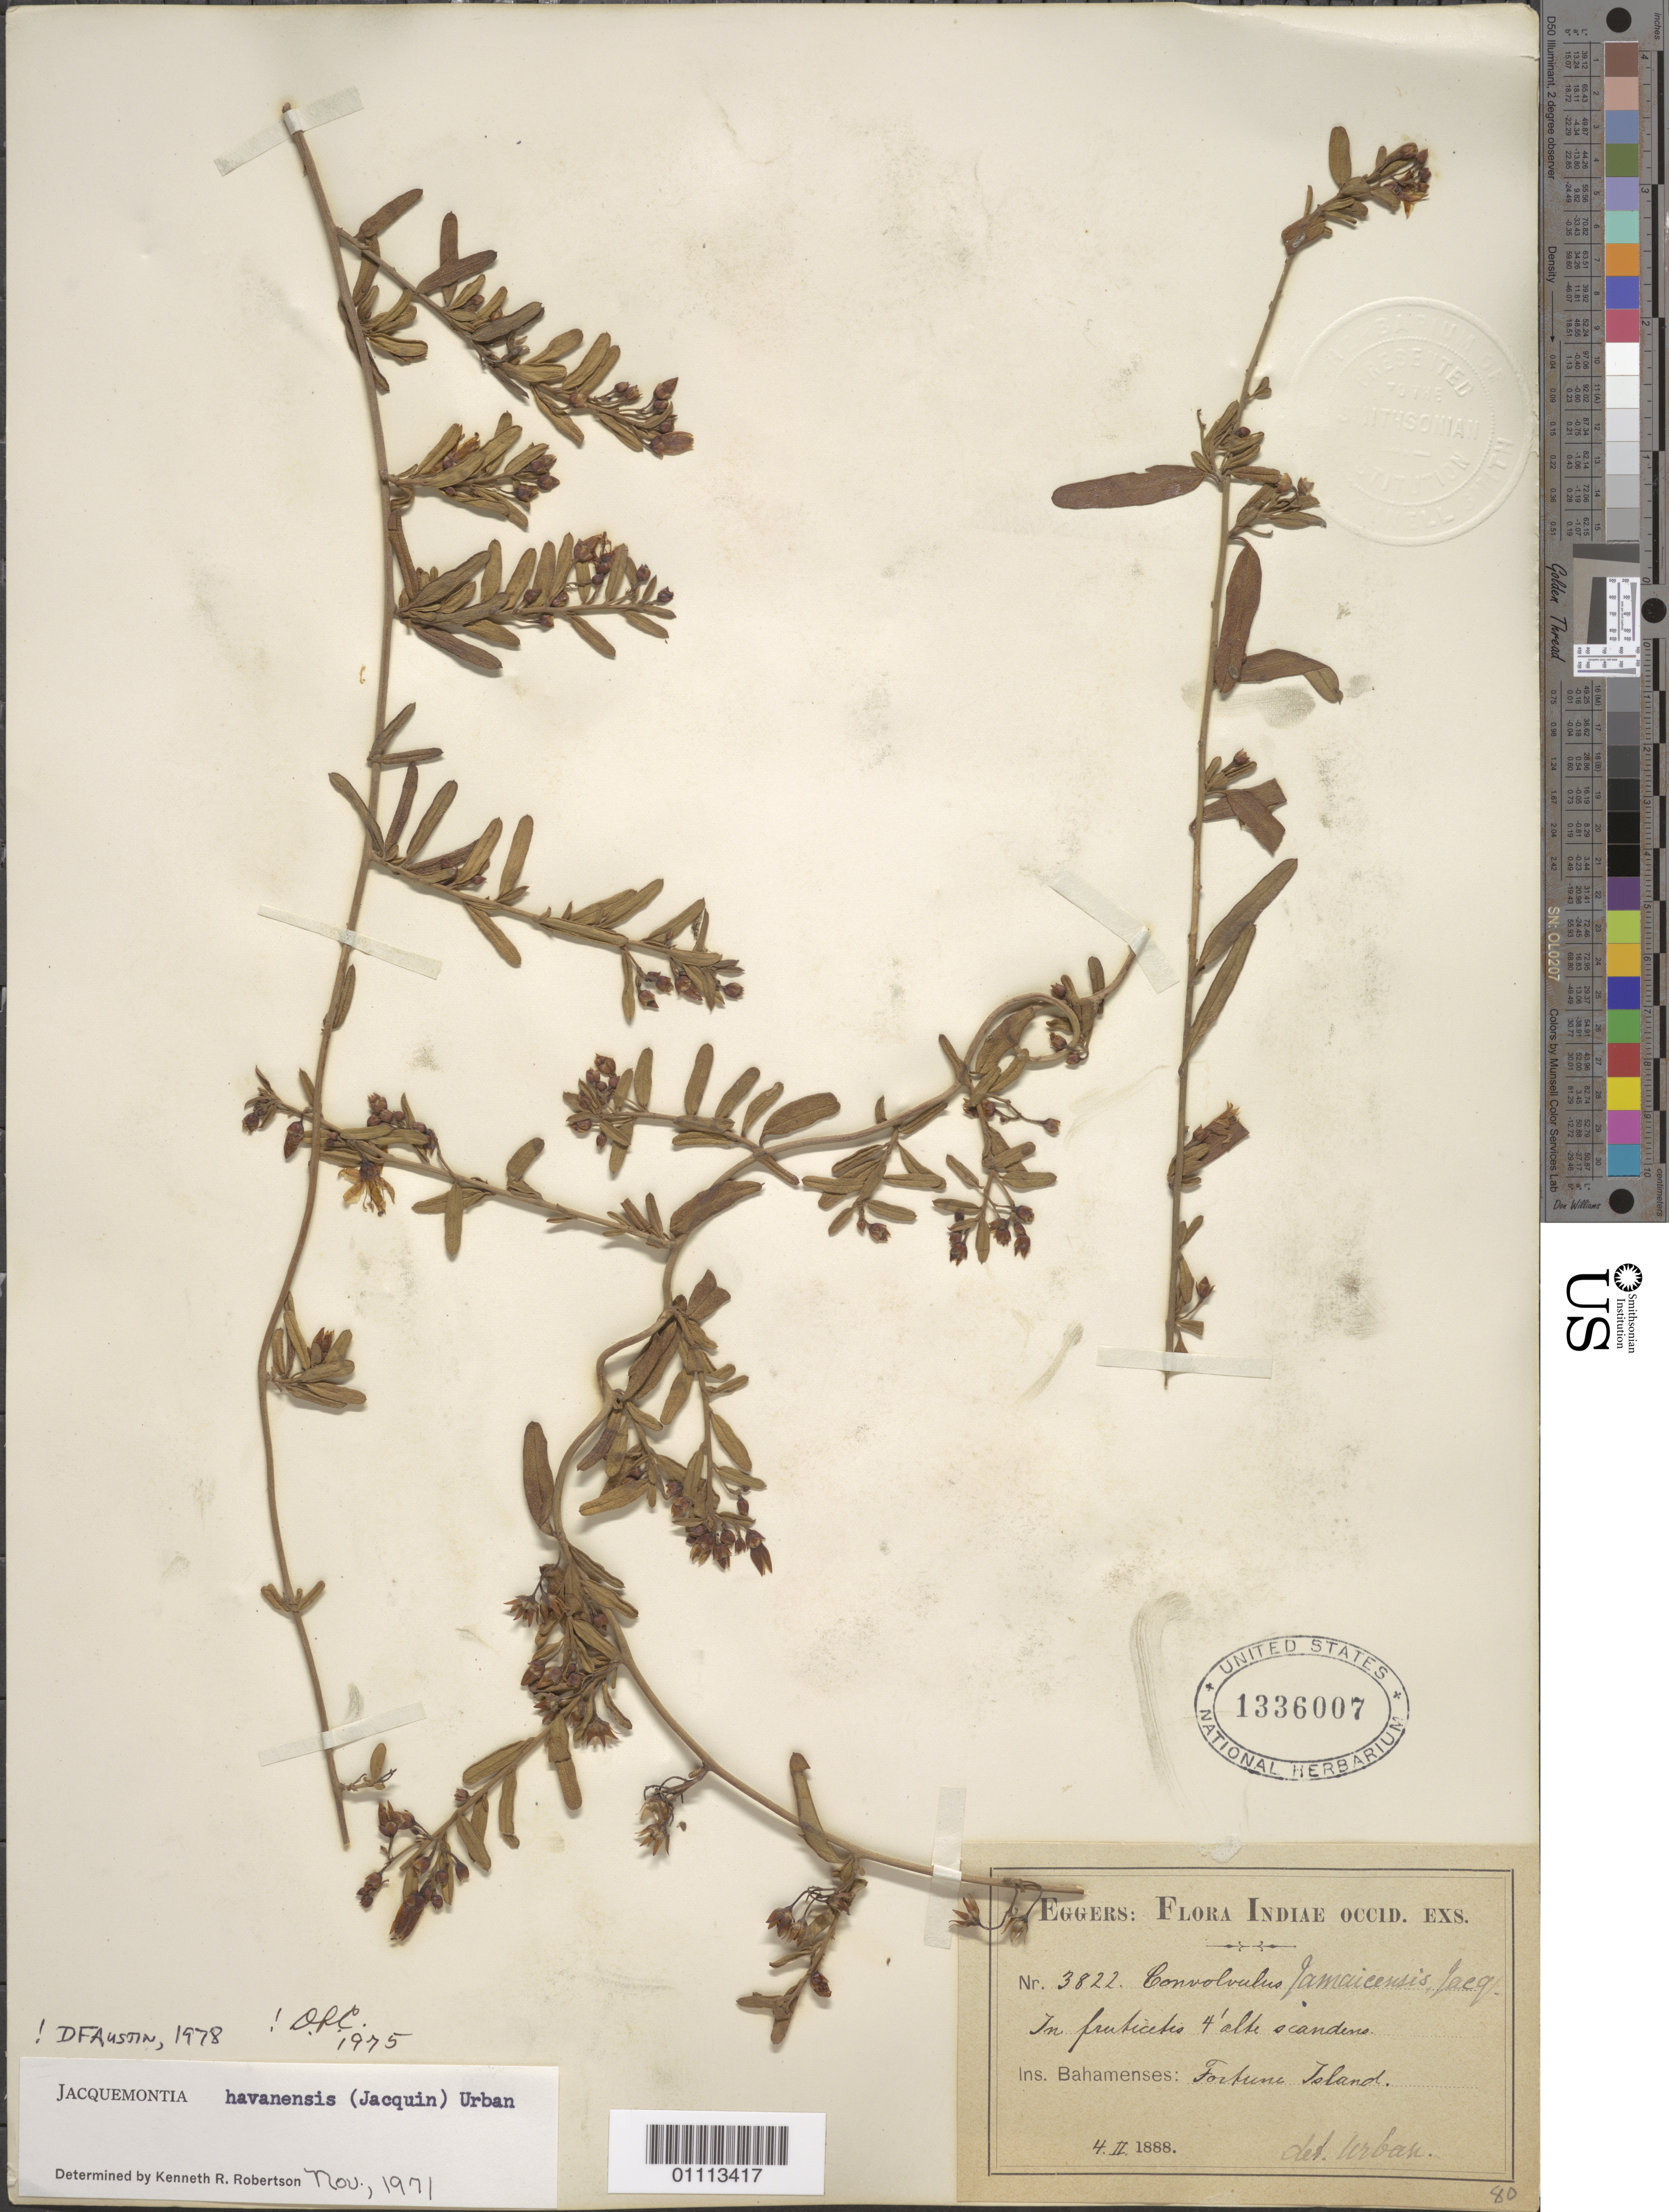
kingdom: Plantae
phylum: Tracheophyta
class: Magnoliopsida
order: Solanales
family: Convolvulaceae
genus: Jacquemontia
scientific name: Jacquemontia havanensis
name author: (Jacq.) Urb.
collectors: H. F. A. von Eggers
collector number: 3822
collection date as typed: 04 Feb 1888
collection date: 1888-02-04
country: Bahamas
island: Fortune I.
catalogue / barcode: US 1336007